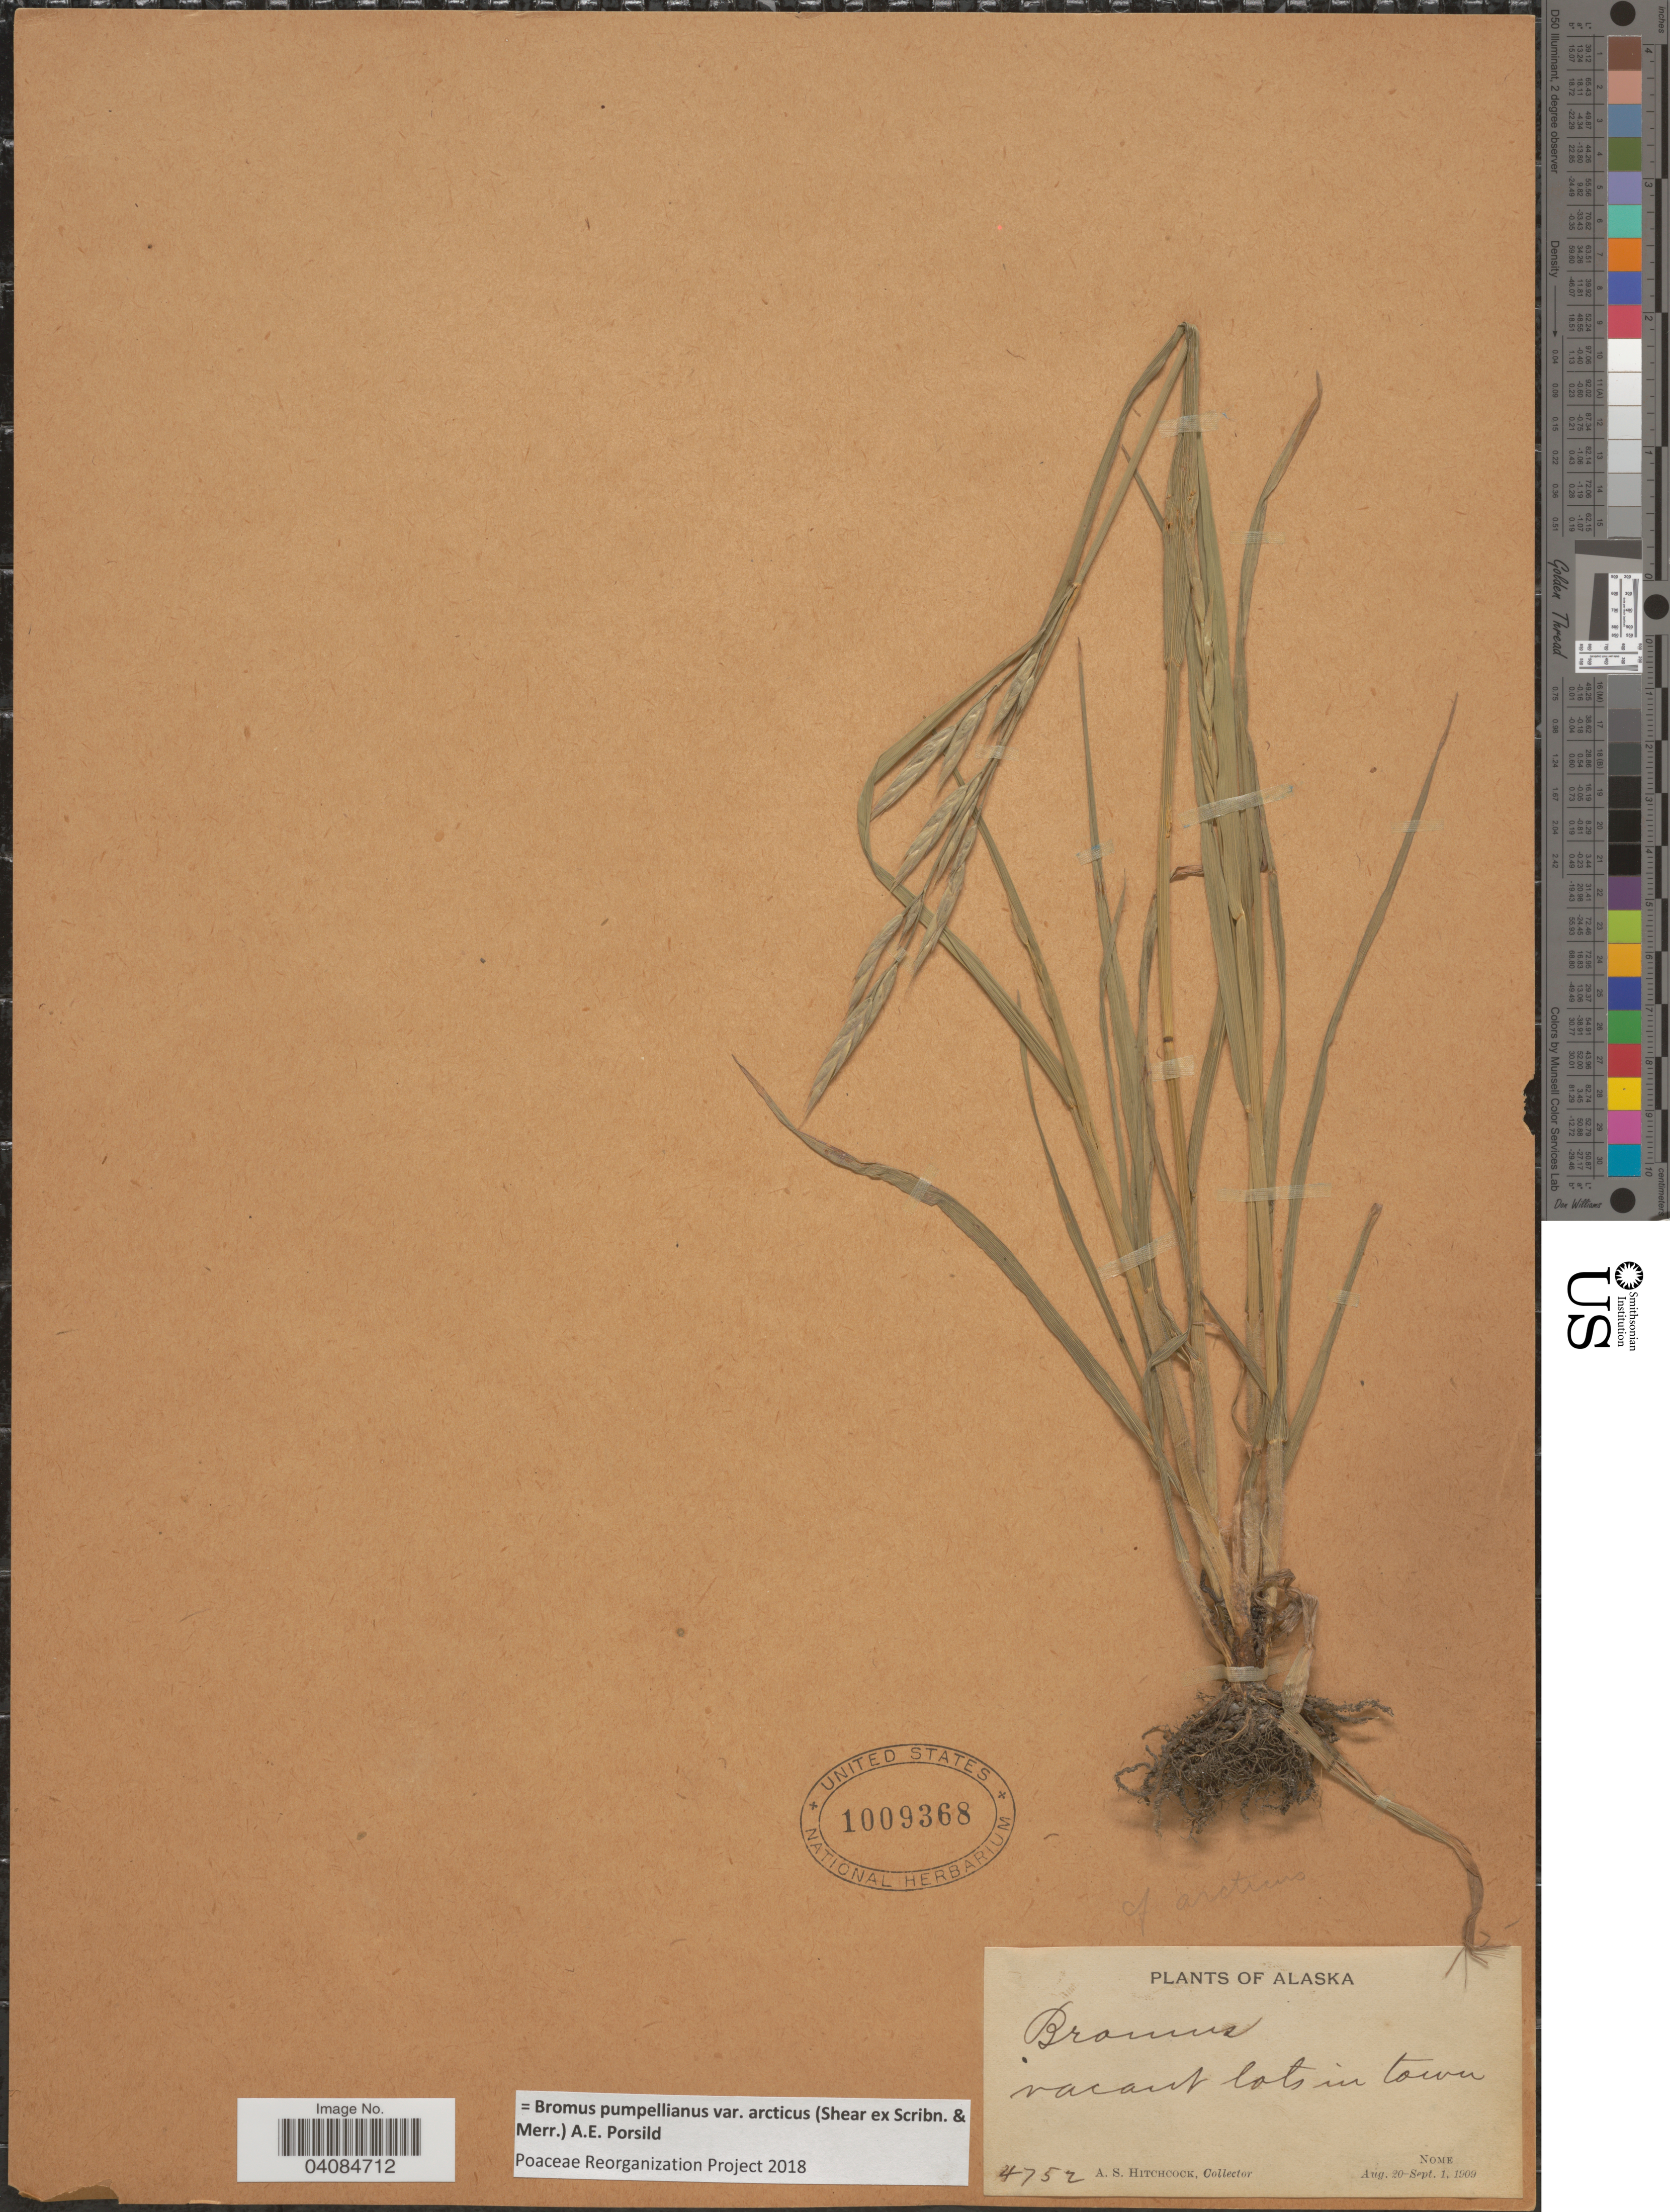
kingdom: Plantae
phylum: Tracheophyta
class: Liliopsida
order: Poales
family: Poaceae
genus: Bromus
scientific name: Bromus pumpellianus var. arcticus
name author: (Shear ex Scribn. & Merr.) A.E. Porsild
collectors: A. S. Hitchcock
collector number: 4752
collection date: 1909-08-20/1909-09-01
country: United States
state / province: Alaska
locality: Vacant lots in town. Nome.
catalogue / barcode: US 1009368